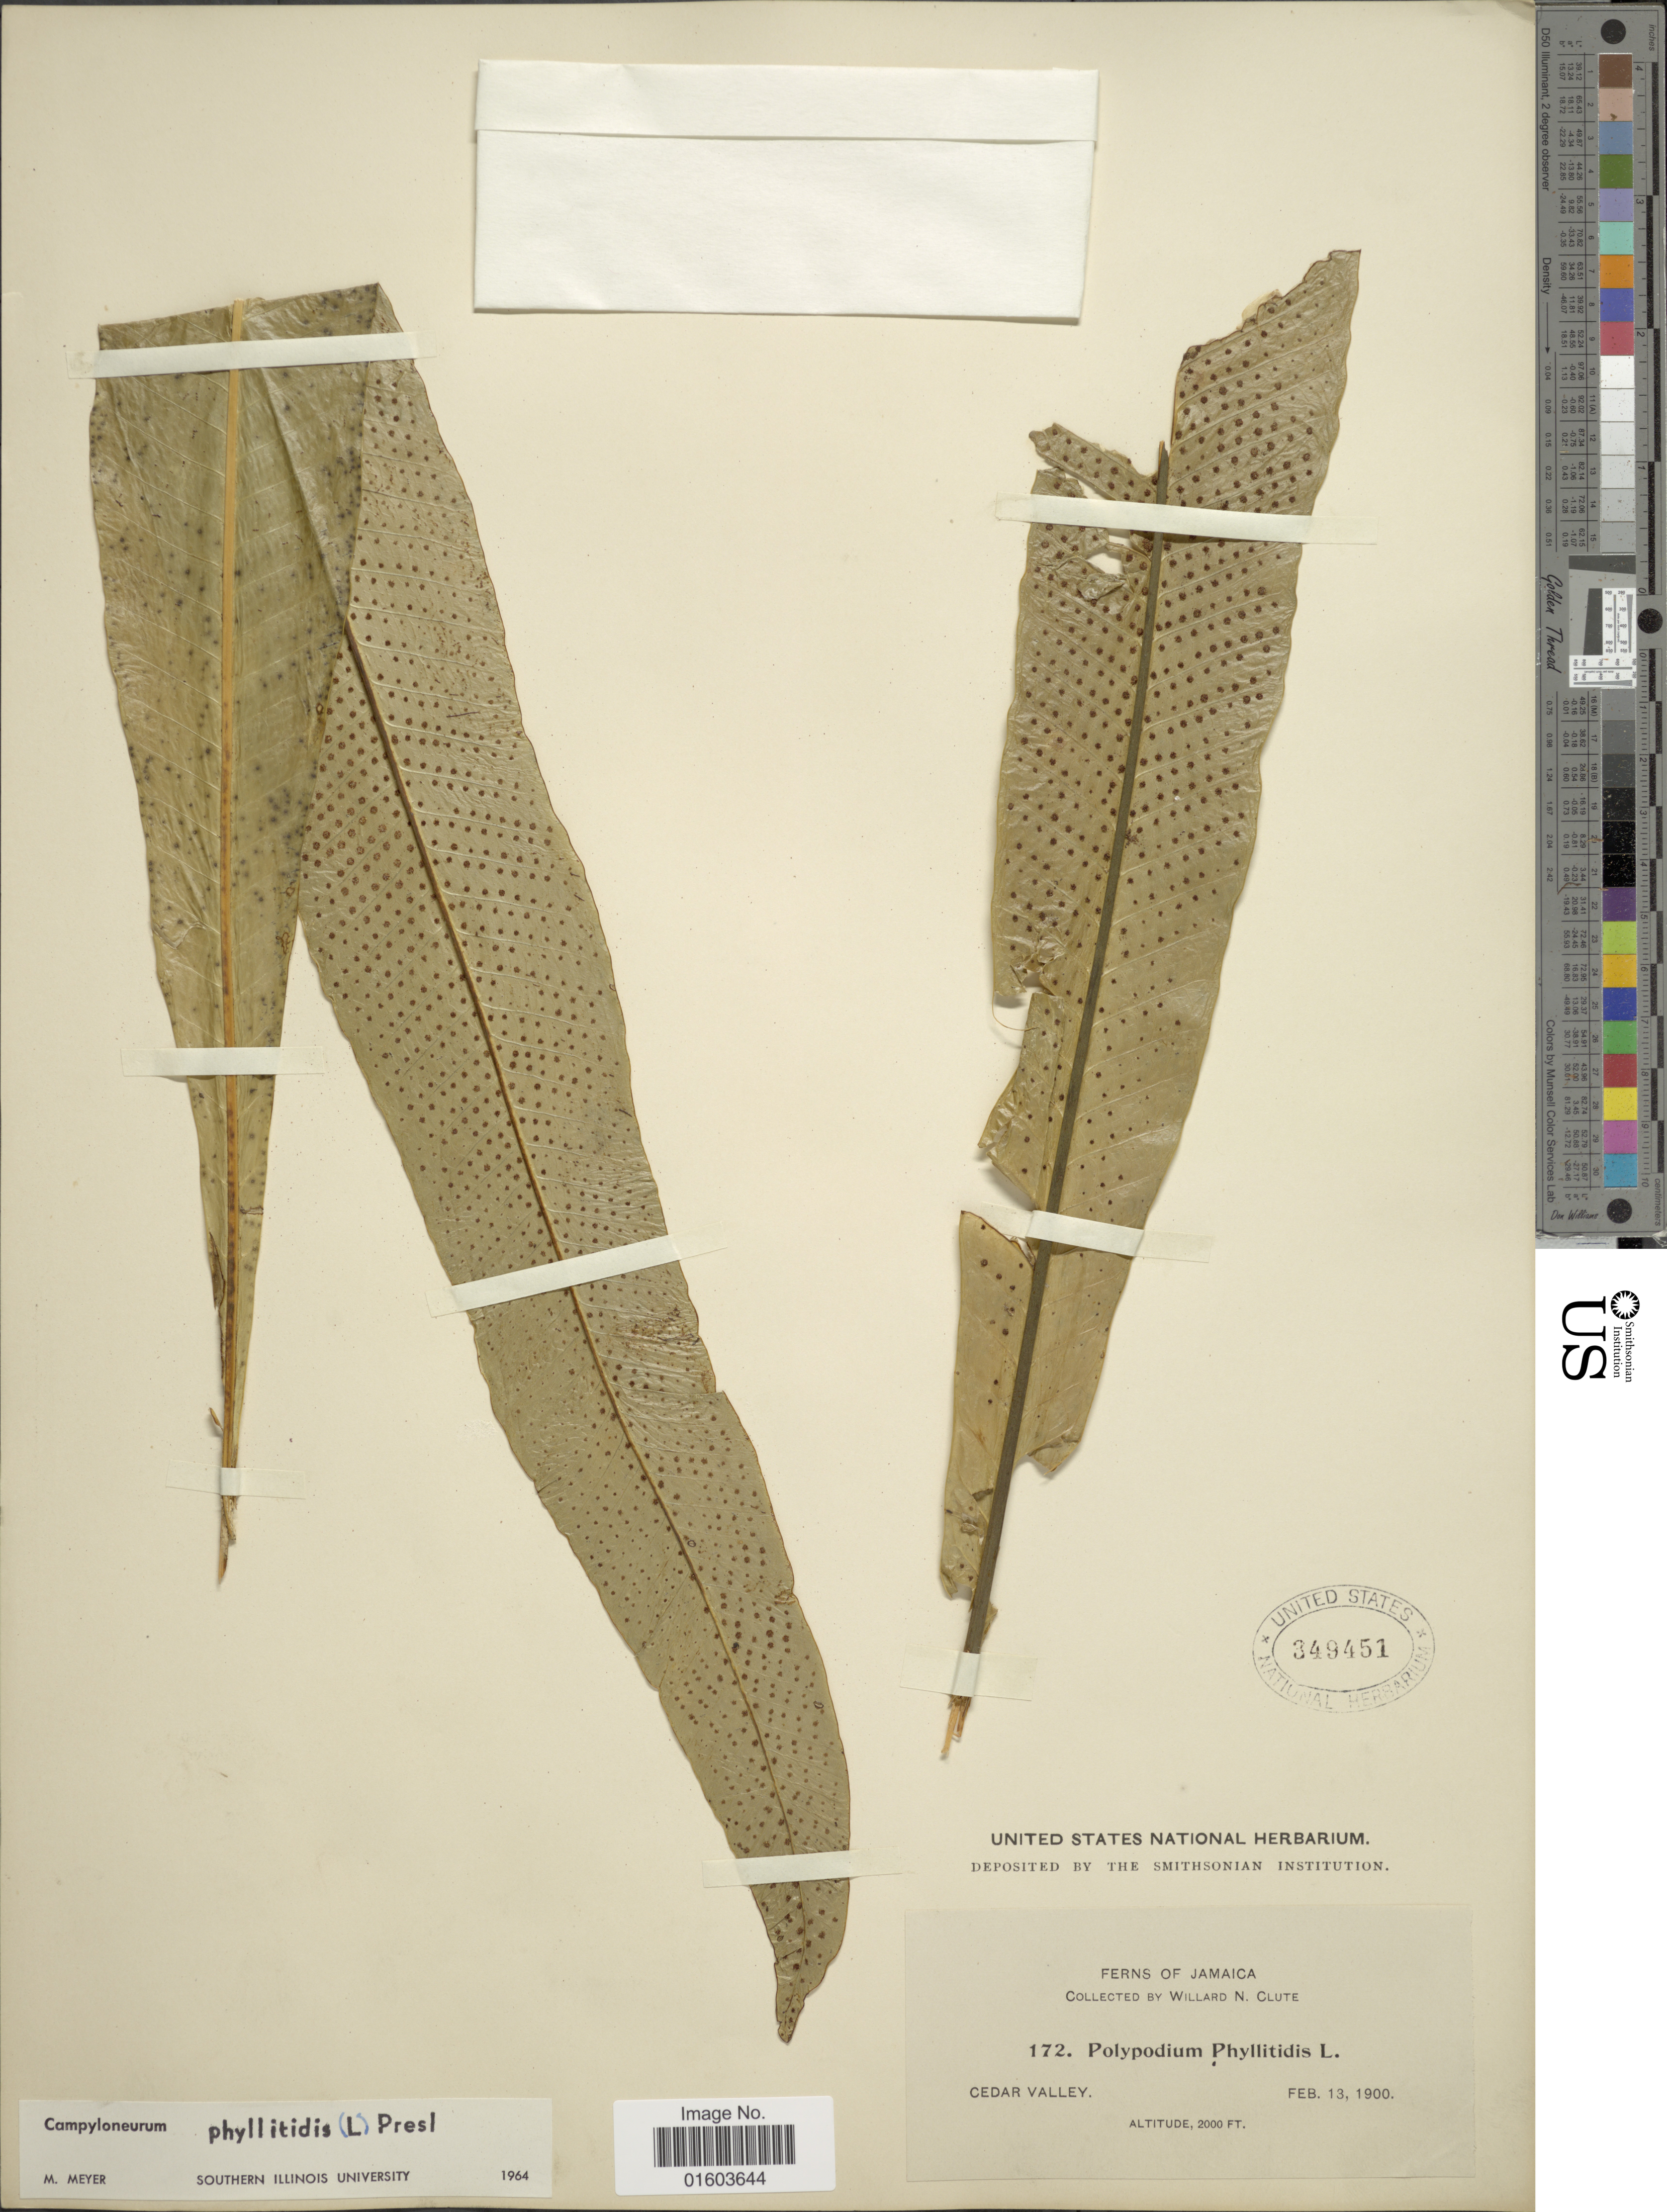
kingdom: Plantae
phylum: Tracheophyta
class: Polypodiopsida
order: Polypodiales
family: Polypodiaceae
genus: Campyloneurum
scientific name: Campyloneurum phyllitidis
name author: (L.) C. Presl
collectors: W. N. Clute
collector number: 172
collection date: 1900-02-13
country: Jamaica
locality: Cedar Valley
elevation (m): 610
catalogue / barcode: US 349451